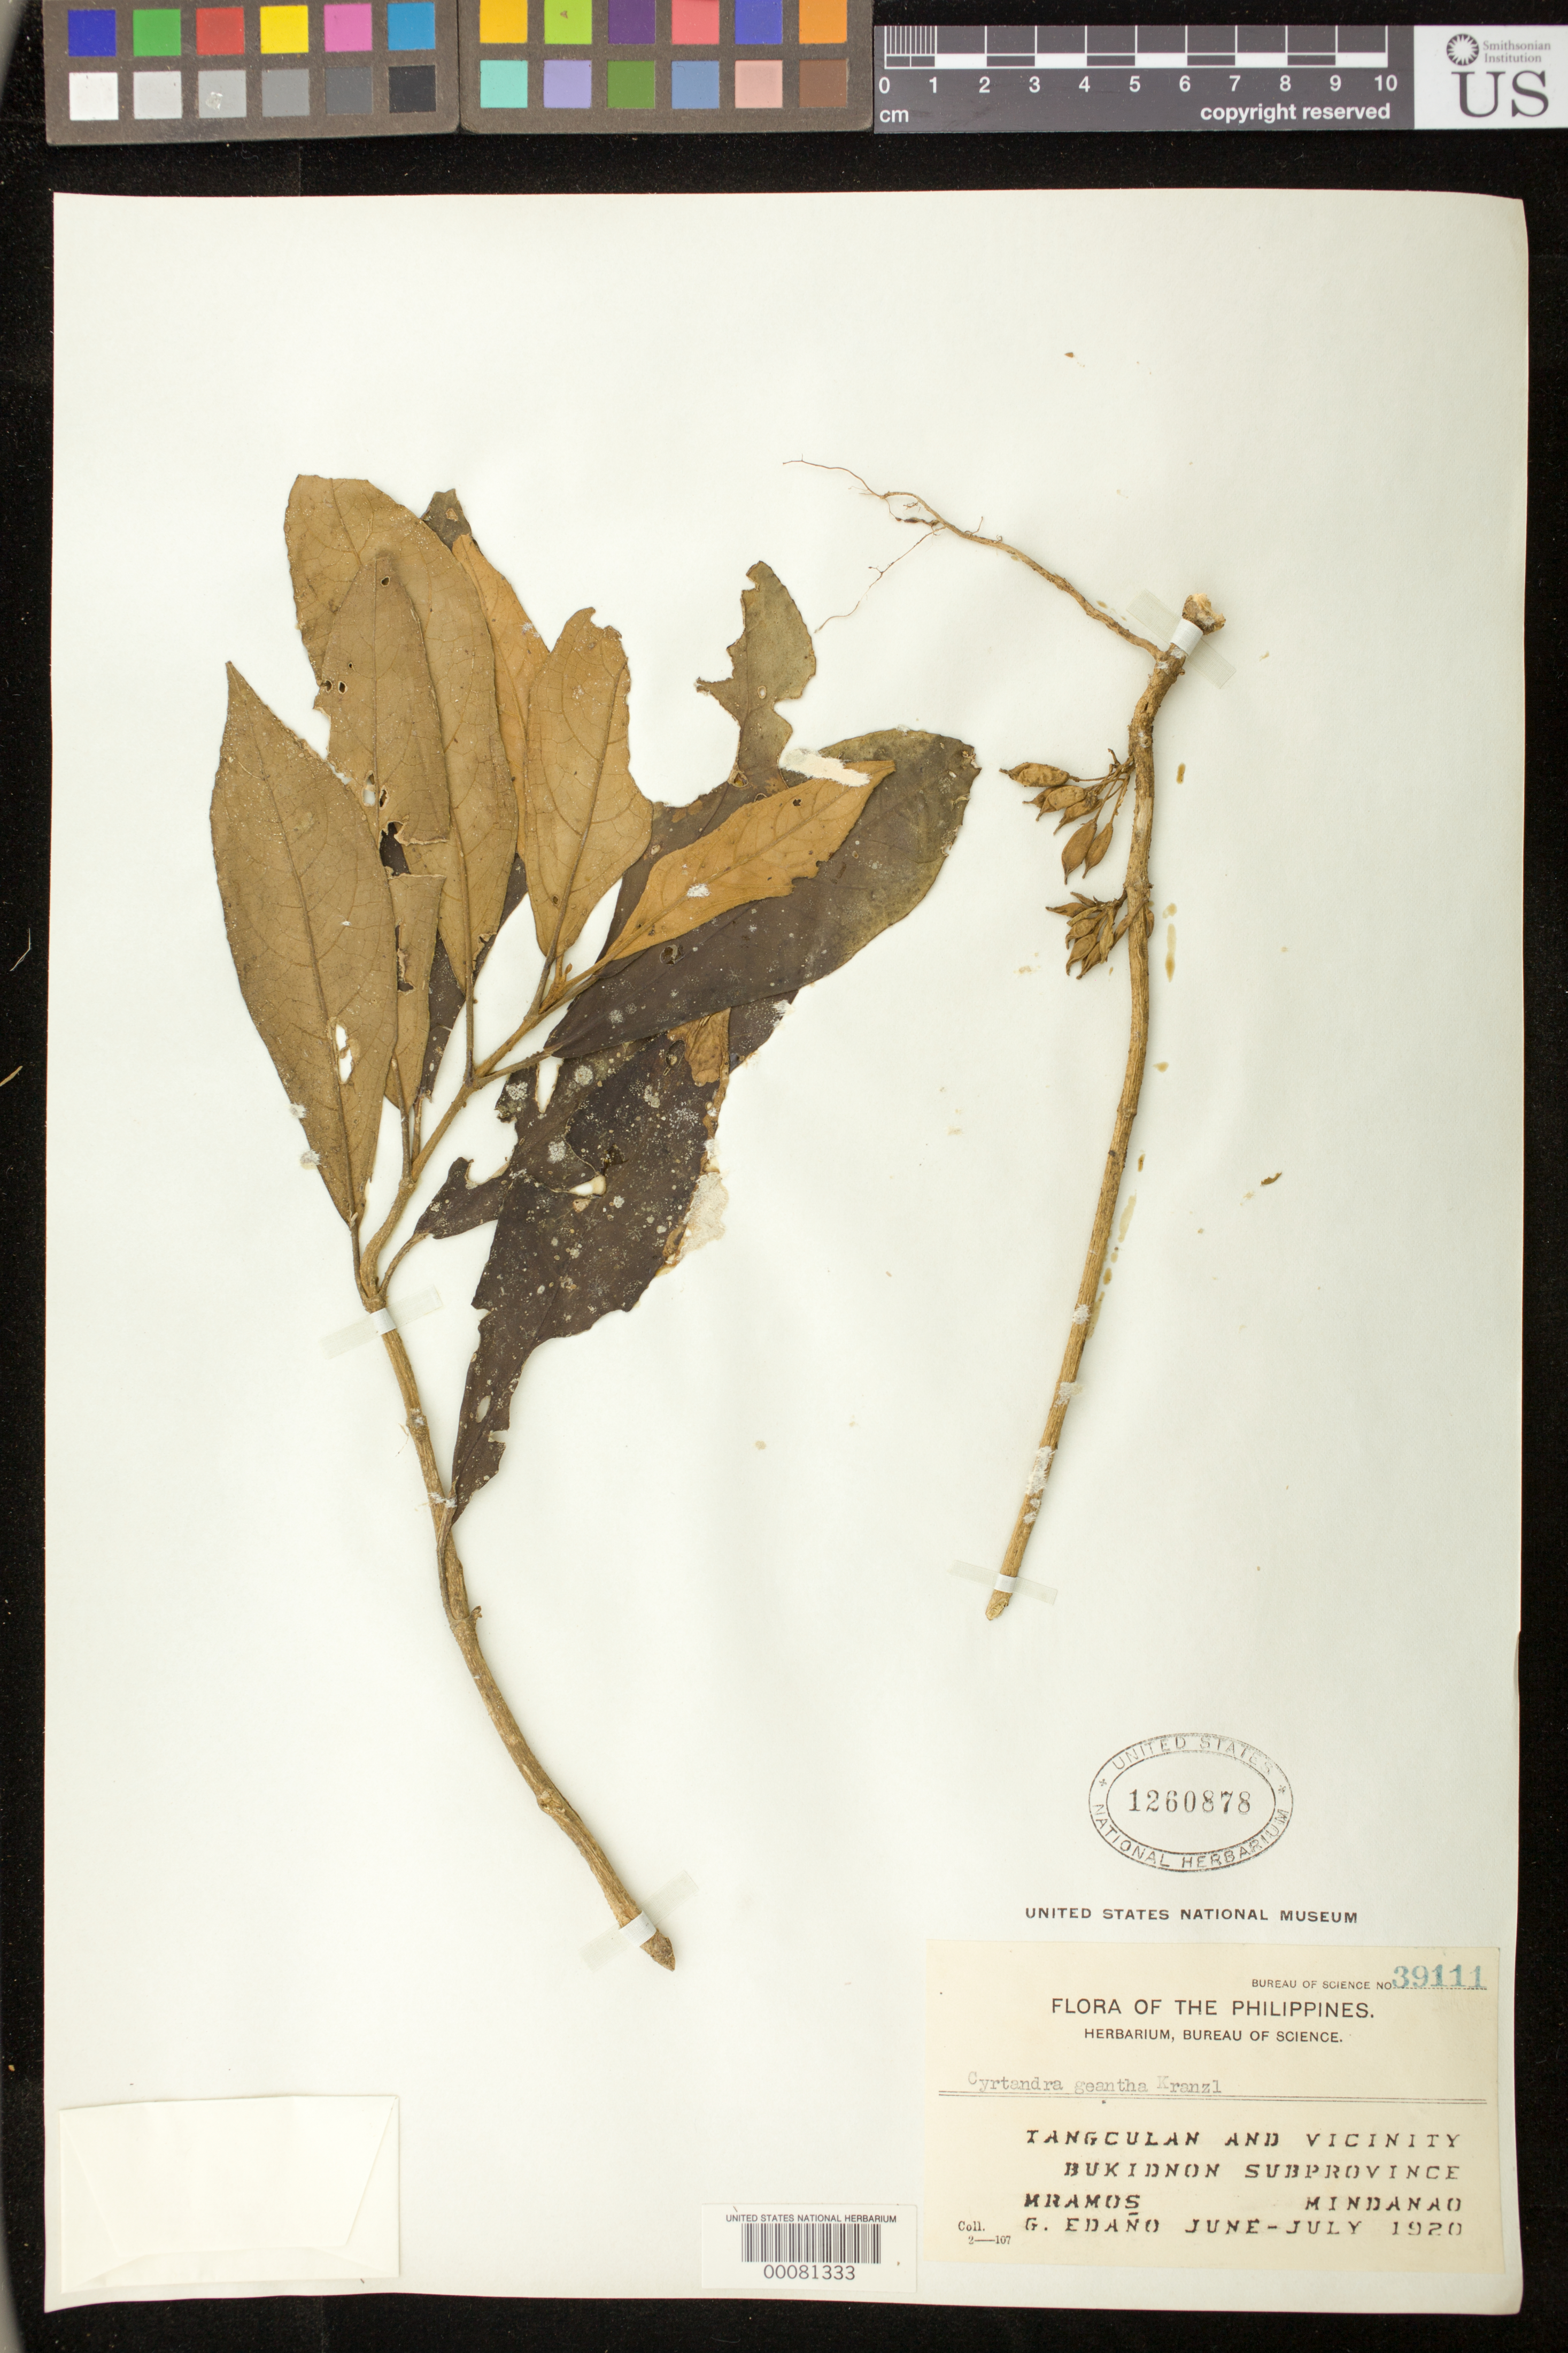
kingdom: Plantae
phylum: Tracheophyta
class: Magnoliopsida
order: Lamiales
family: Gesneriaceae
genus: Cyrtandra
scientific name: Cyrtandra geantha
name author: Kraenzl.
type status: Isoneotype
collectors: M. Ramos & G. Edaño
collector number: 39111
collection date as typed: Jun-Jul 1920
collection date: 1920-06/1920-07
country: Philippines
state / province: Northern Mindanao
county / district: Bukidnon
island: Mindanao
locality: Bukidnon, Tangculan and vicinity, bukidnon subprovince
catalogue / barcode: US 1260878